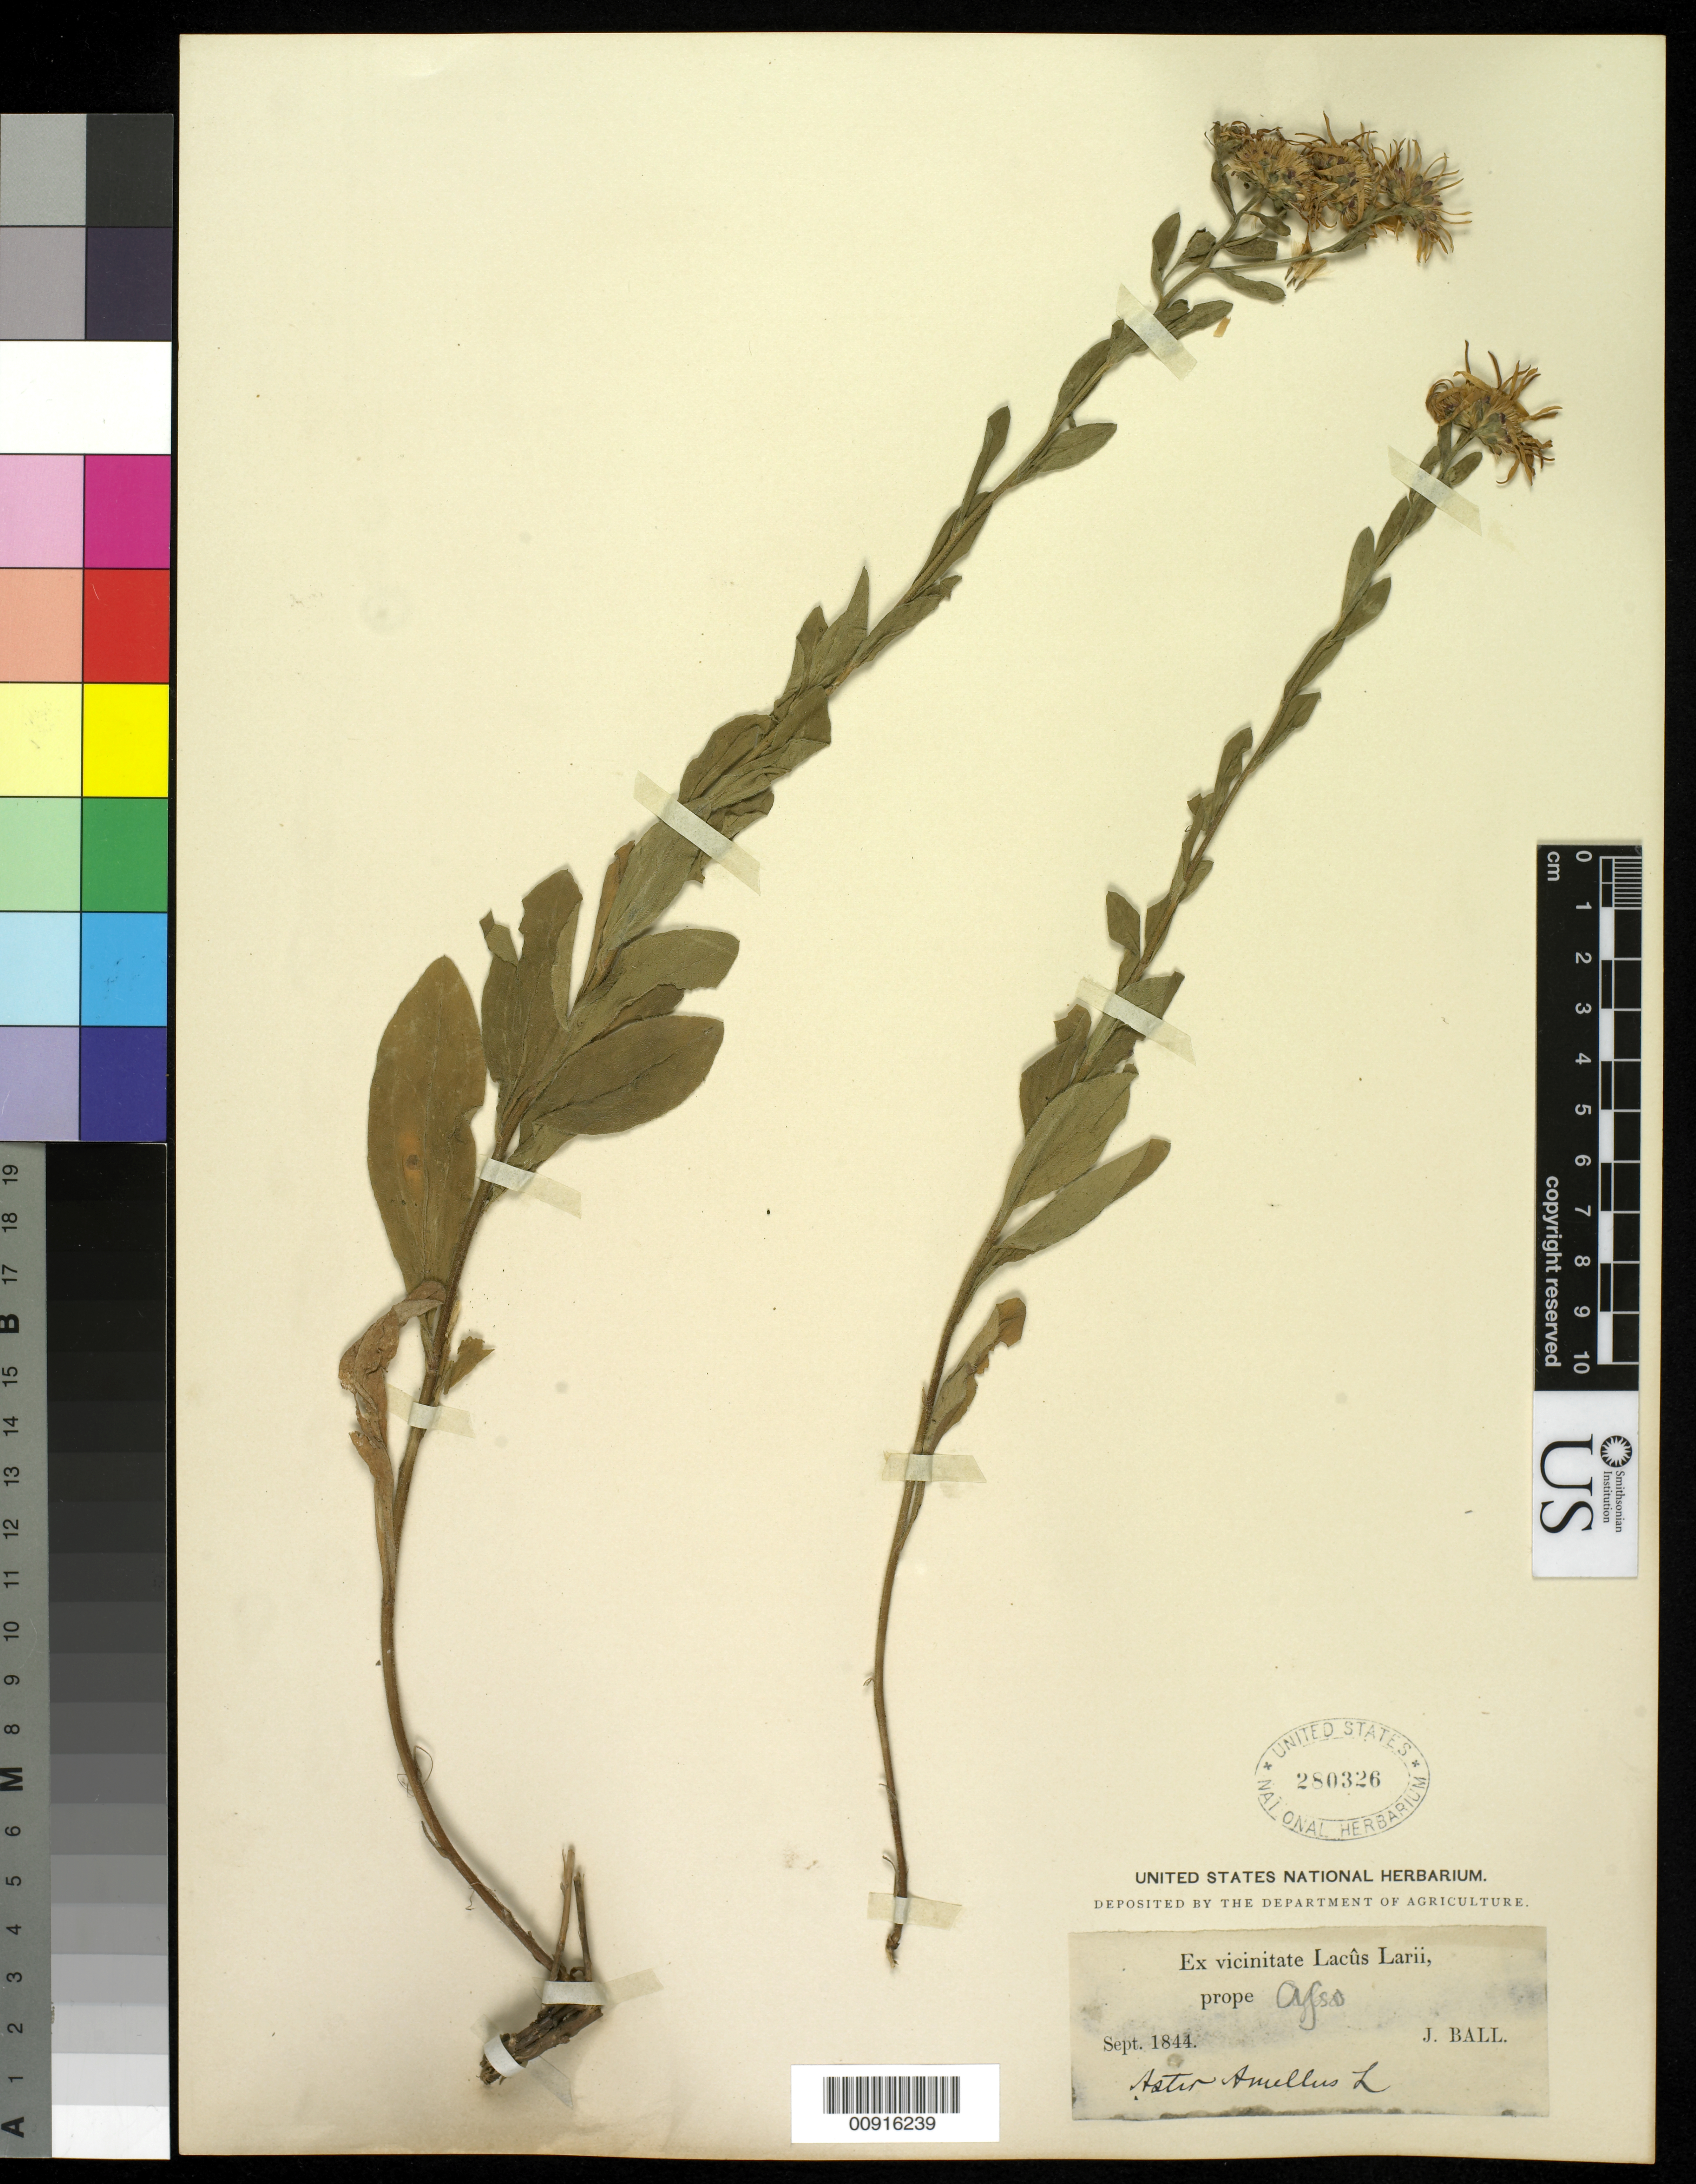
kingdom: Plantae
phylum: Tracheophyta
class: Magnoliopsida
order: Asterales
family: Asteraceae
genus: Aster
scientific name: Aster amellus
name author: L.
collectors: J. Ball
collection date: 1844-09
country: Italy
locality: Ex vicinitate Lacus Larii prope Afso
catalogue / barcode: US 280326